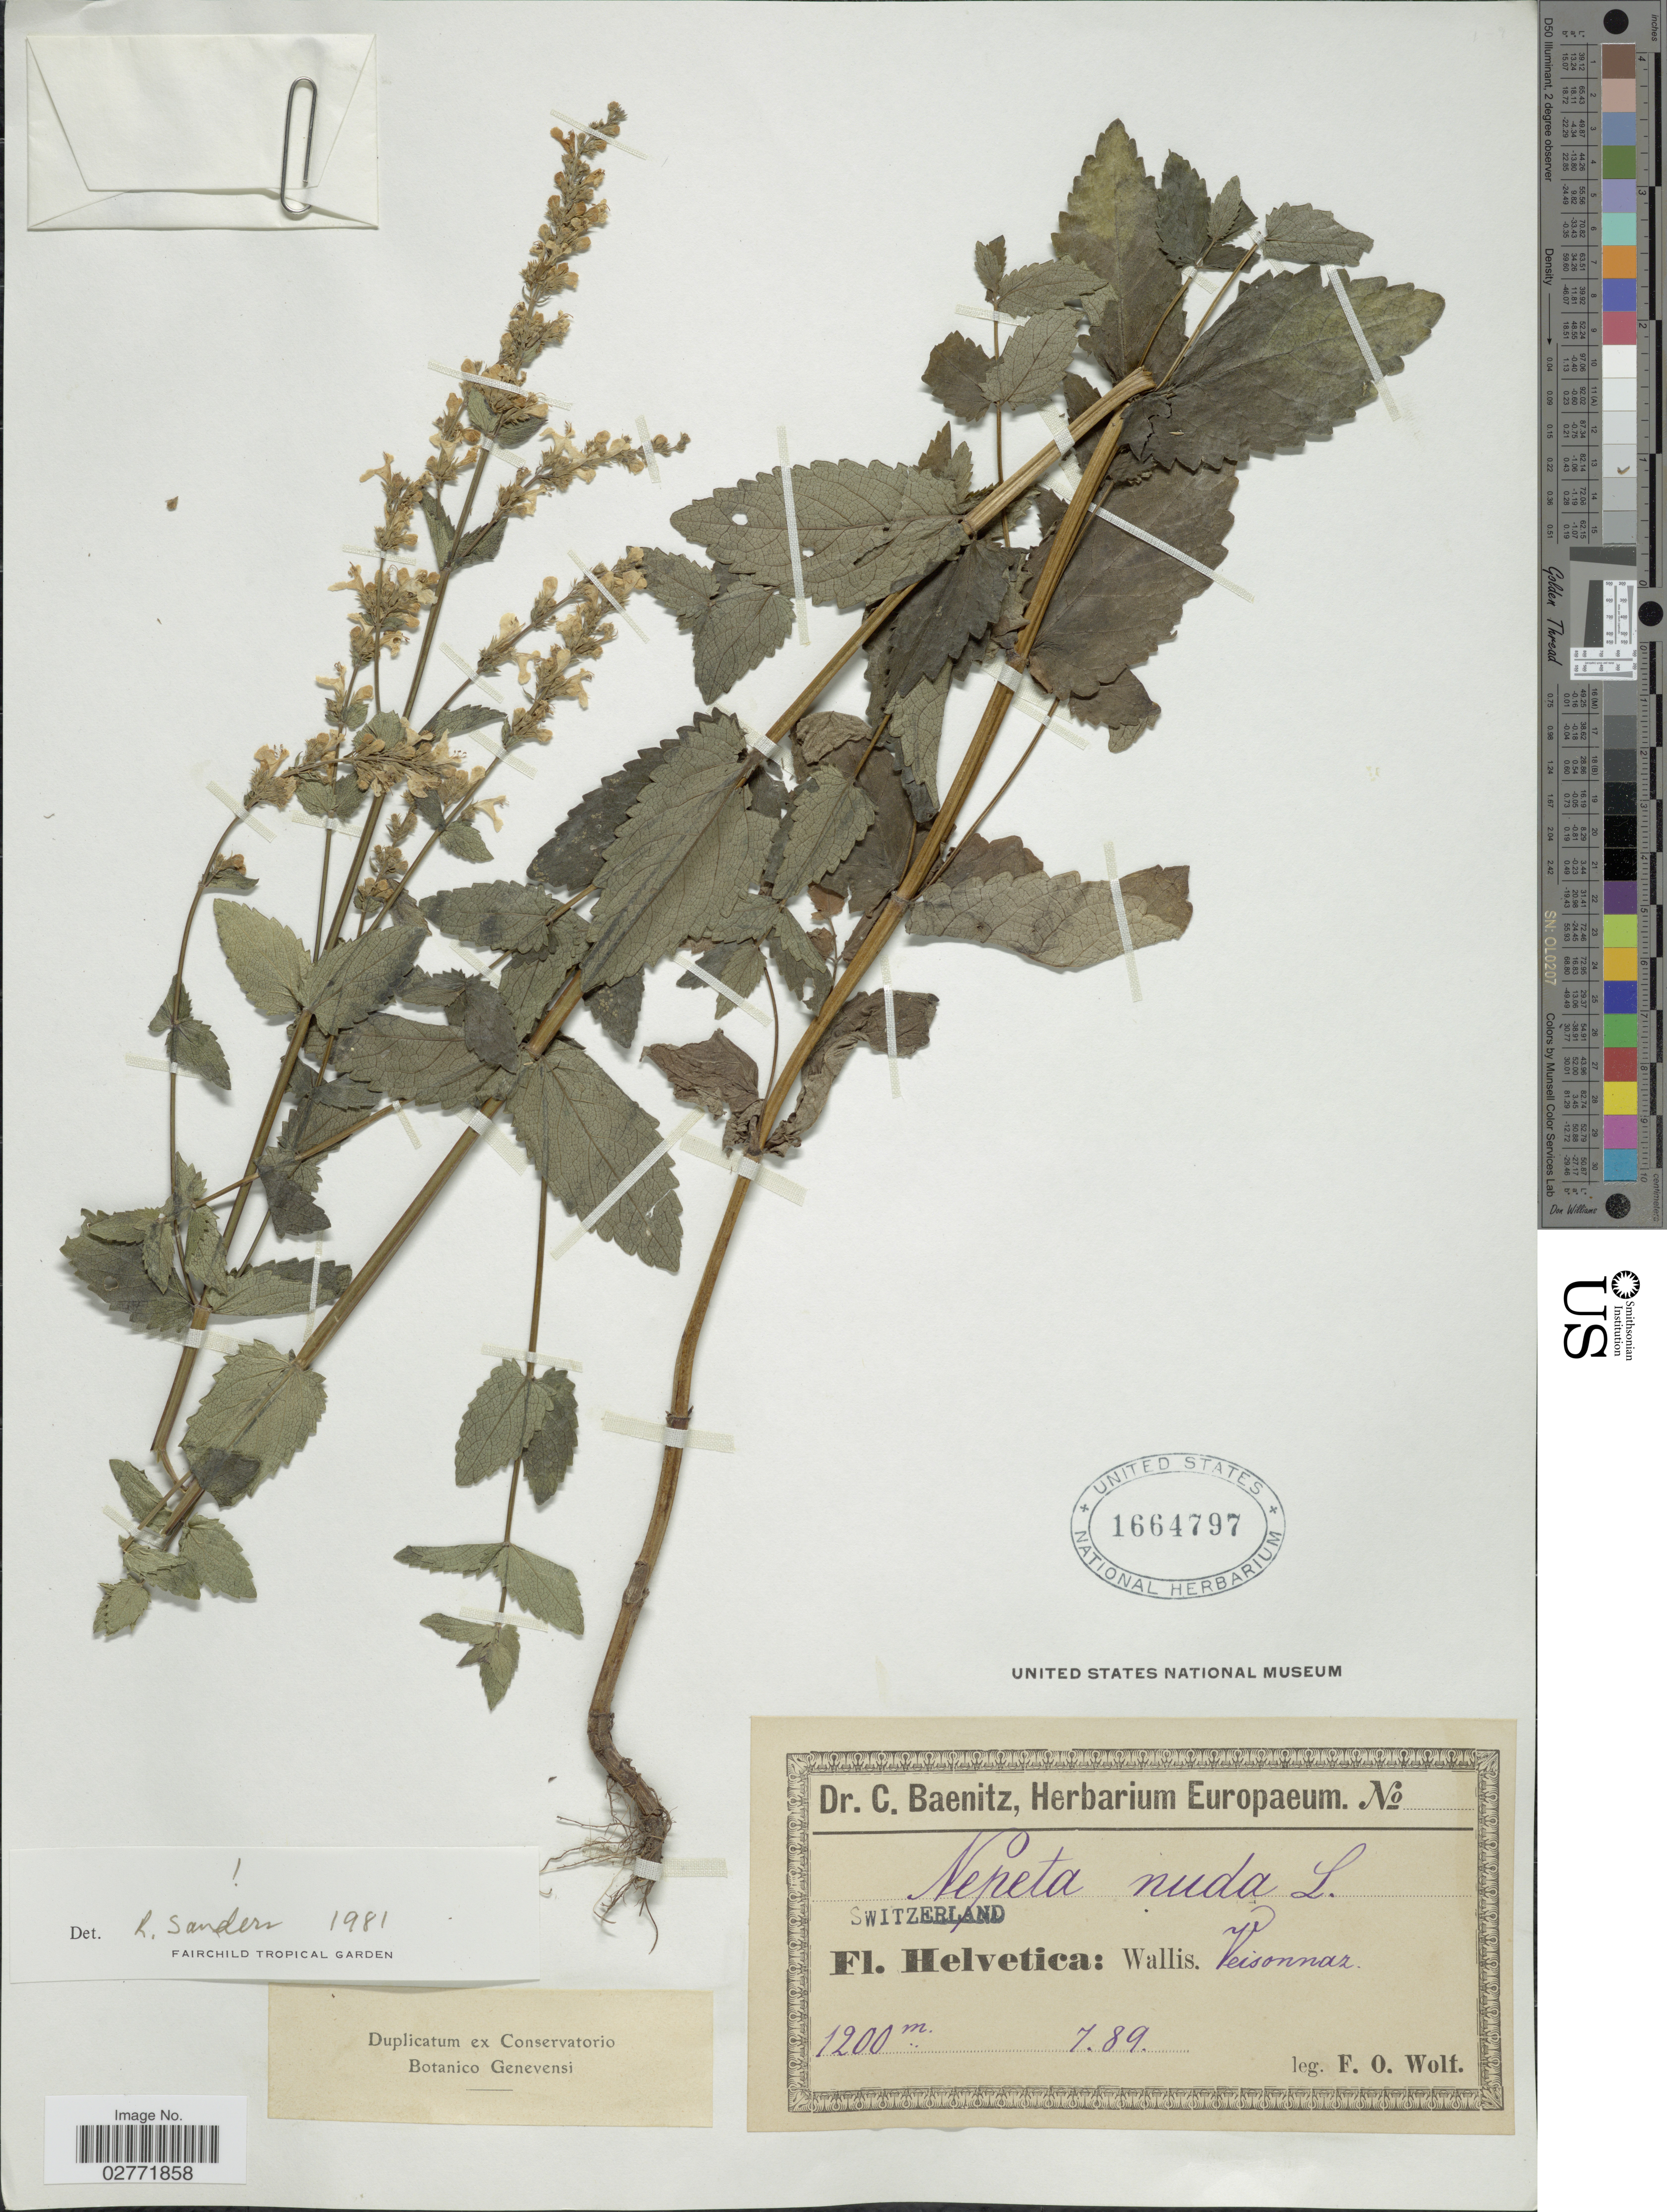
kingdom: Plantae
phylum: Tracheophyta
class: Magnoliopsida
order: Lamiales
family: Lamiaceae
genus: Nepeta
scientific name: Nepeta nuda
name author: L.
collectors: F. Wolf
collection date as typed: Transcribed d/m/y: /7/89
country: Switzerland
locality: Helvetica, Wallis, Veisonnaz.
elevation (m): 1200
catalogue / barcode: US 1664797